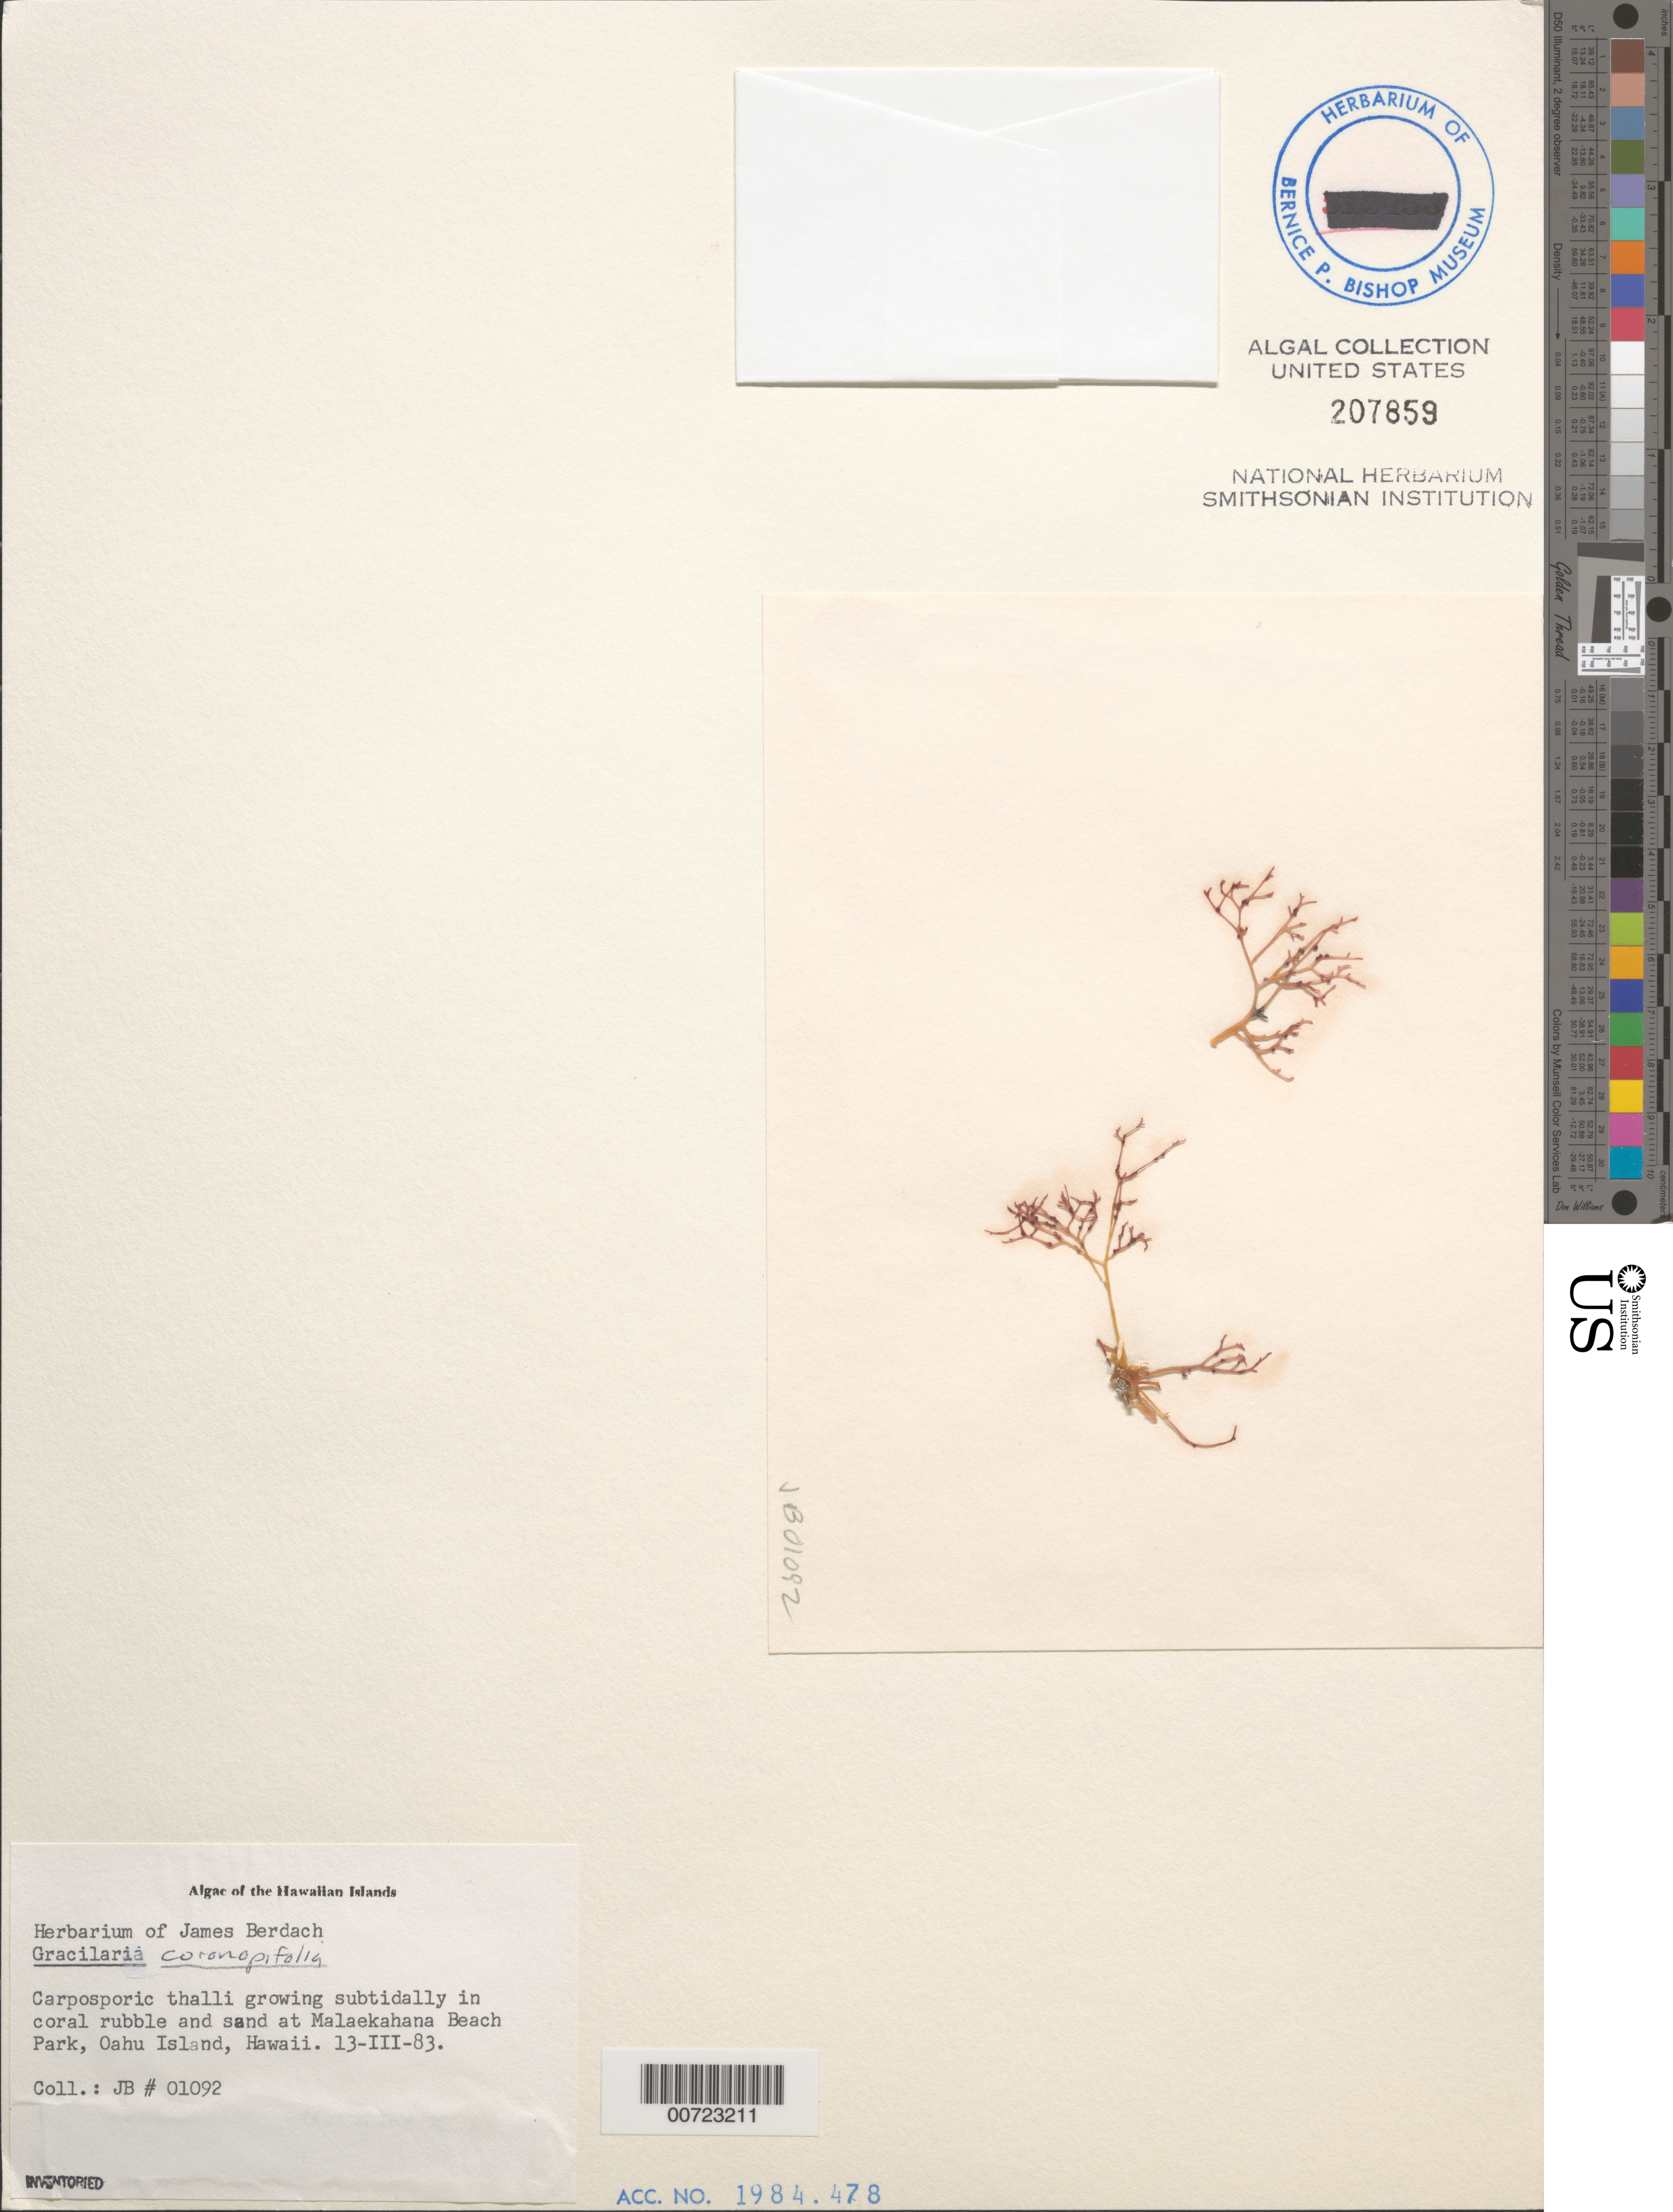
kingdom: Plantae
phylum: Rhodophyta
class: Florideophyceae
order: Gracilariales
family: Gracilariaceae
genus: Gracilaria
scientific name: Gracilaria coronopifolia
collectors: J. Berdach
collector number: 01092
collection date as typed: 13 Mar 1983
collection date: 1983-03-13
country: United States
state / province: Hawaii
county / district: Honolulu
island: Oahu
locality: Malaekahana Beach Park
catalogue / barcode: US 207859